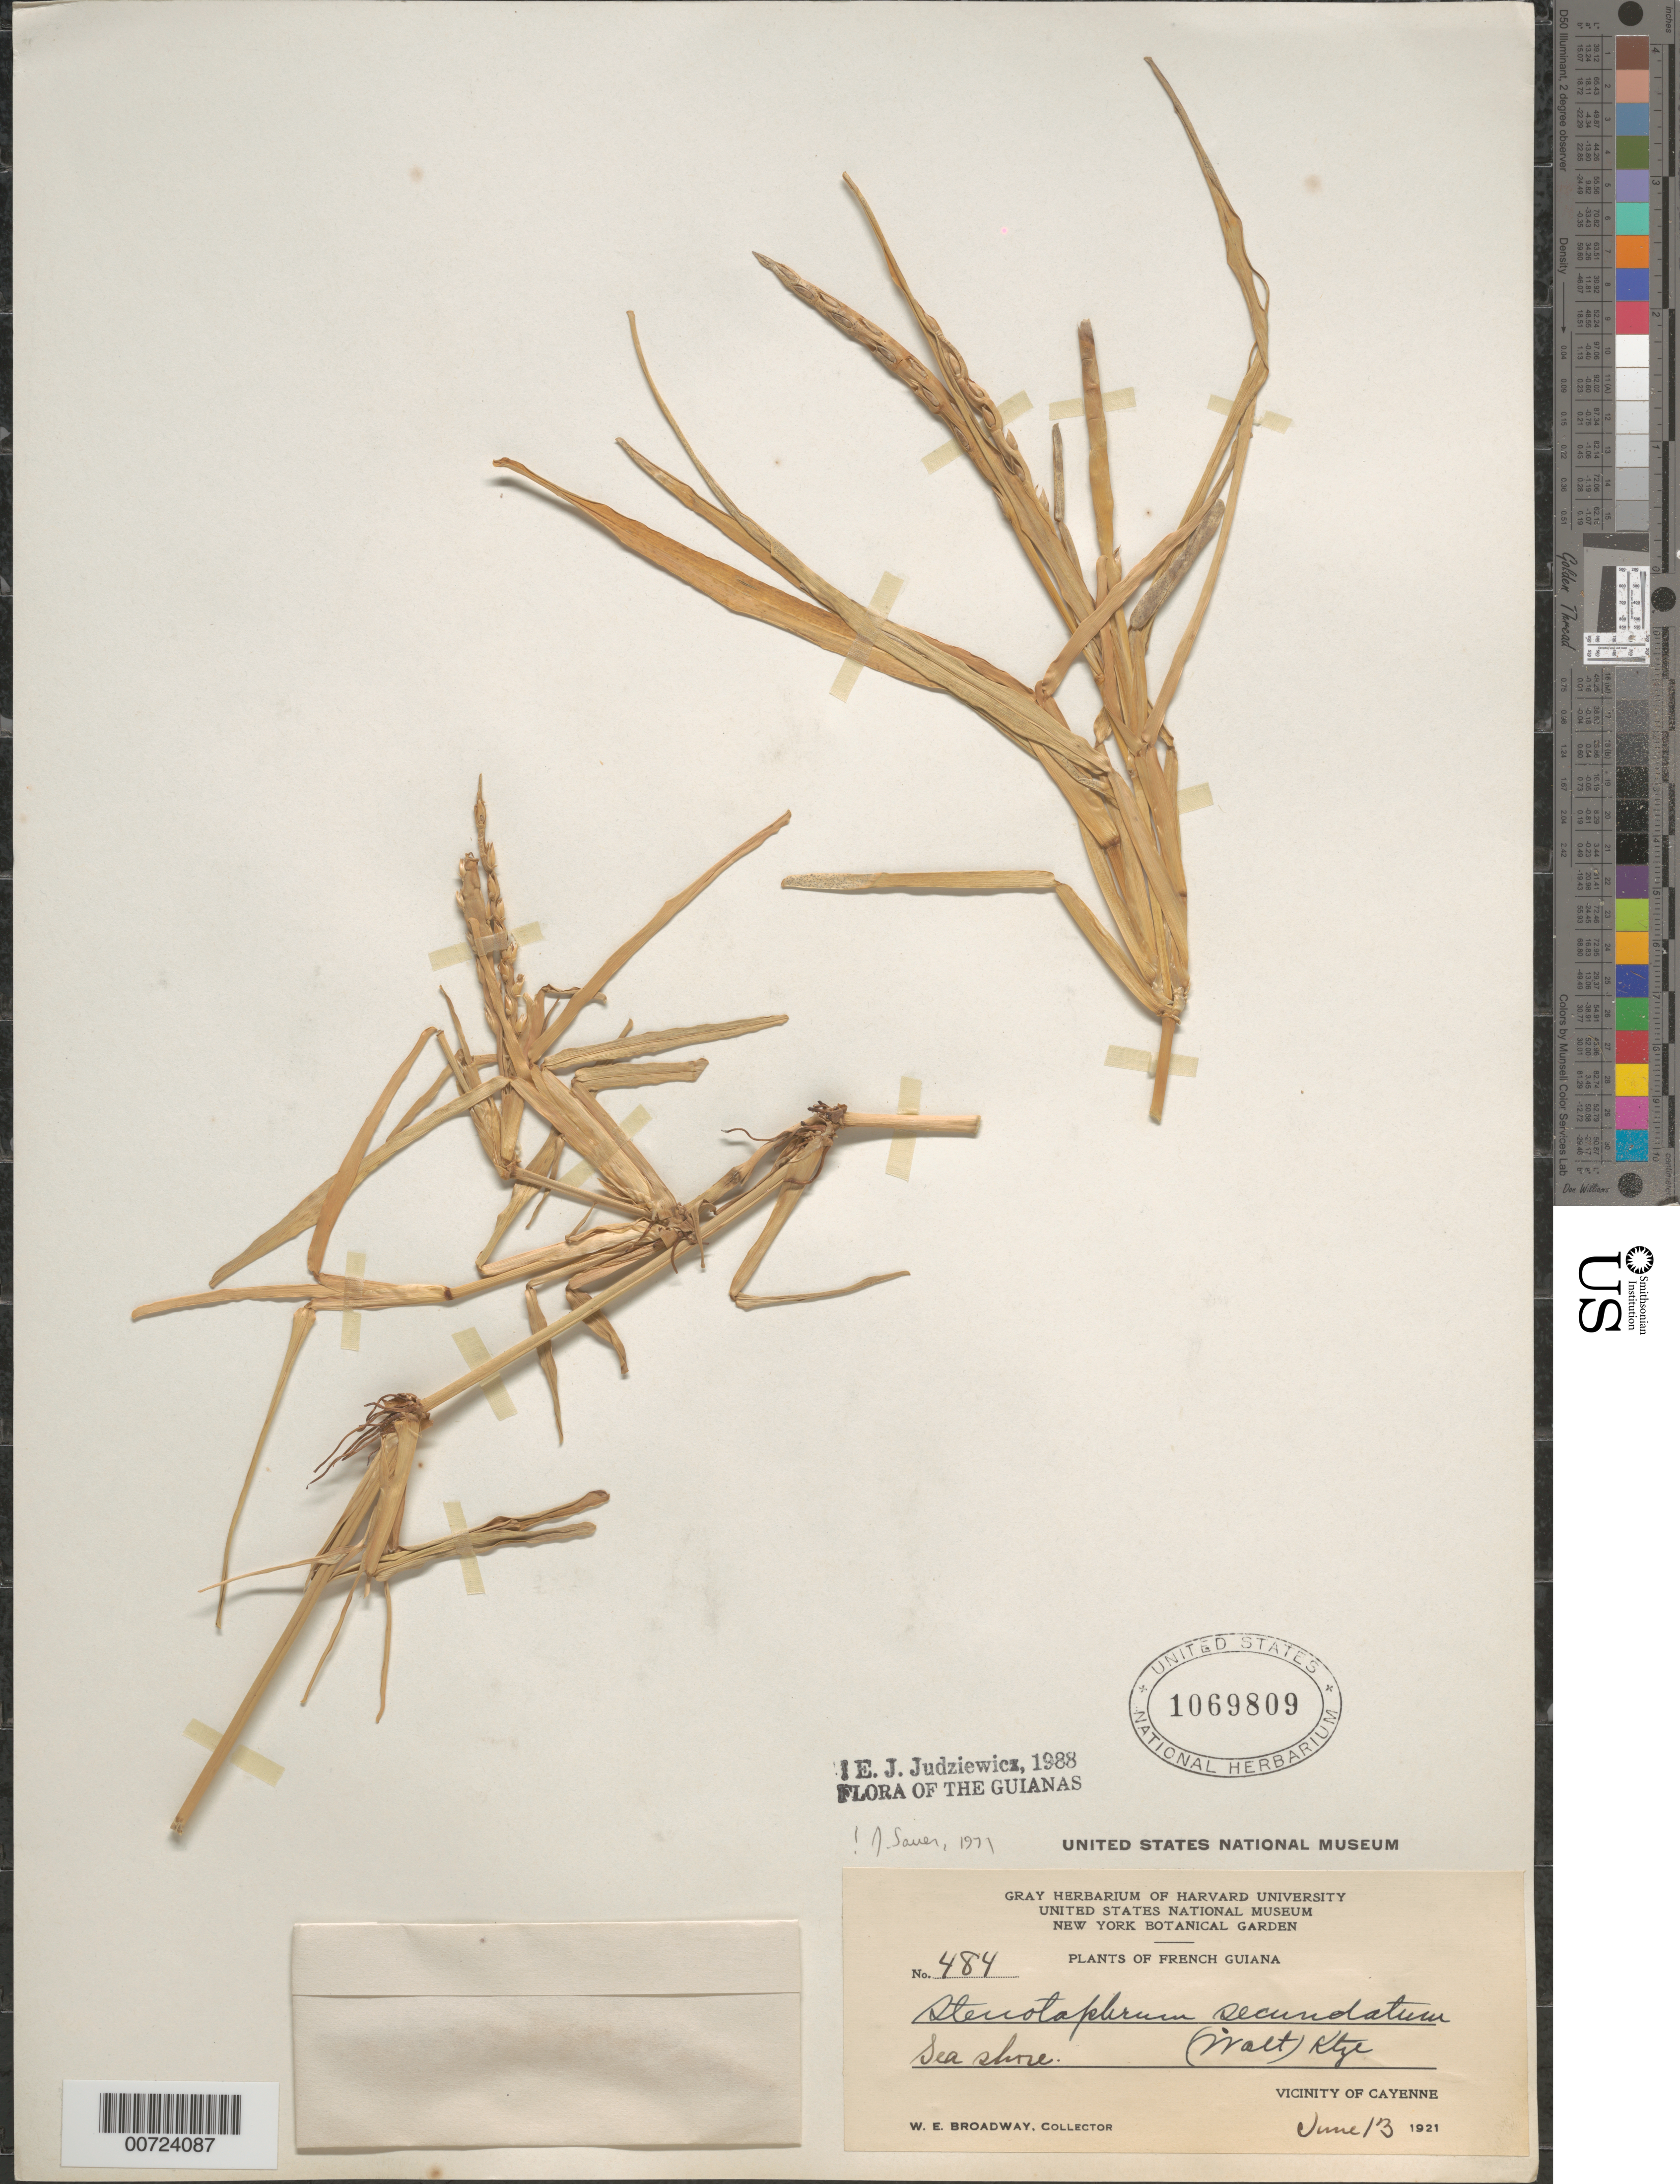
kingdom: Plantae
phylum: Tracheophyta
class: Liliopsida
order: Poales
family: Poaceae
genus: Stenotaphrum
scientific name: Stenotaphrum secundatum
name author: (Walter) Kuntze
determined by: Judziewicz, E. J.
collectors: W. E. Broadway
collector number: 484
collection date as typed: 13-Jun-21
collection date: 1921-06-13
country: French Guiana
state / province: Cayenne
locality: Cayenne, vic.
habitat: Seashore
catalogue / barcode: US 1069809